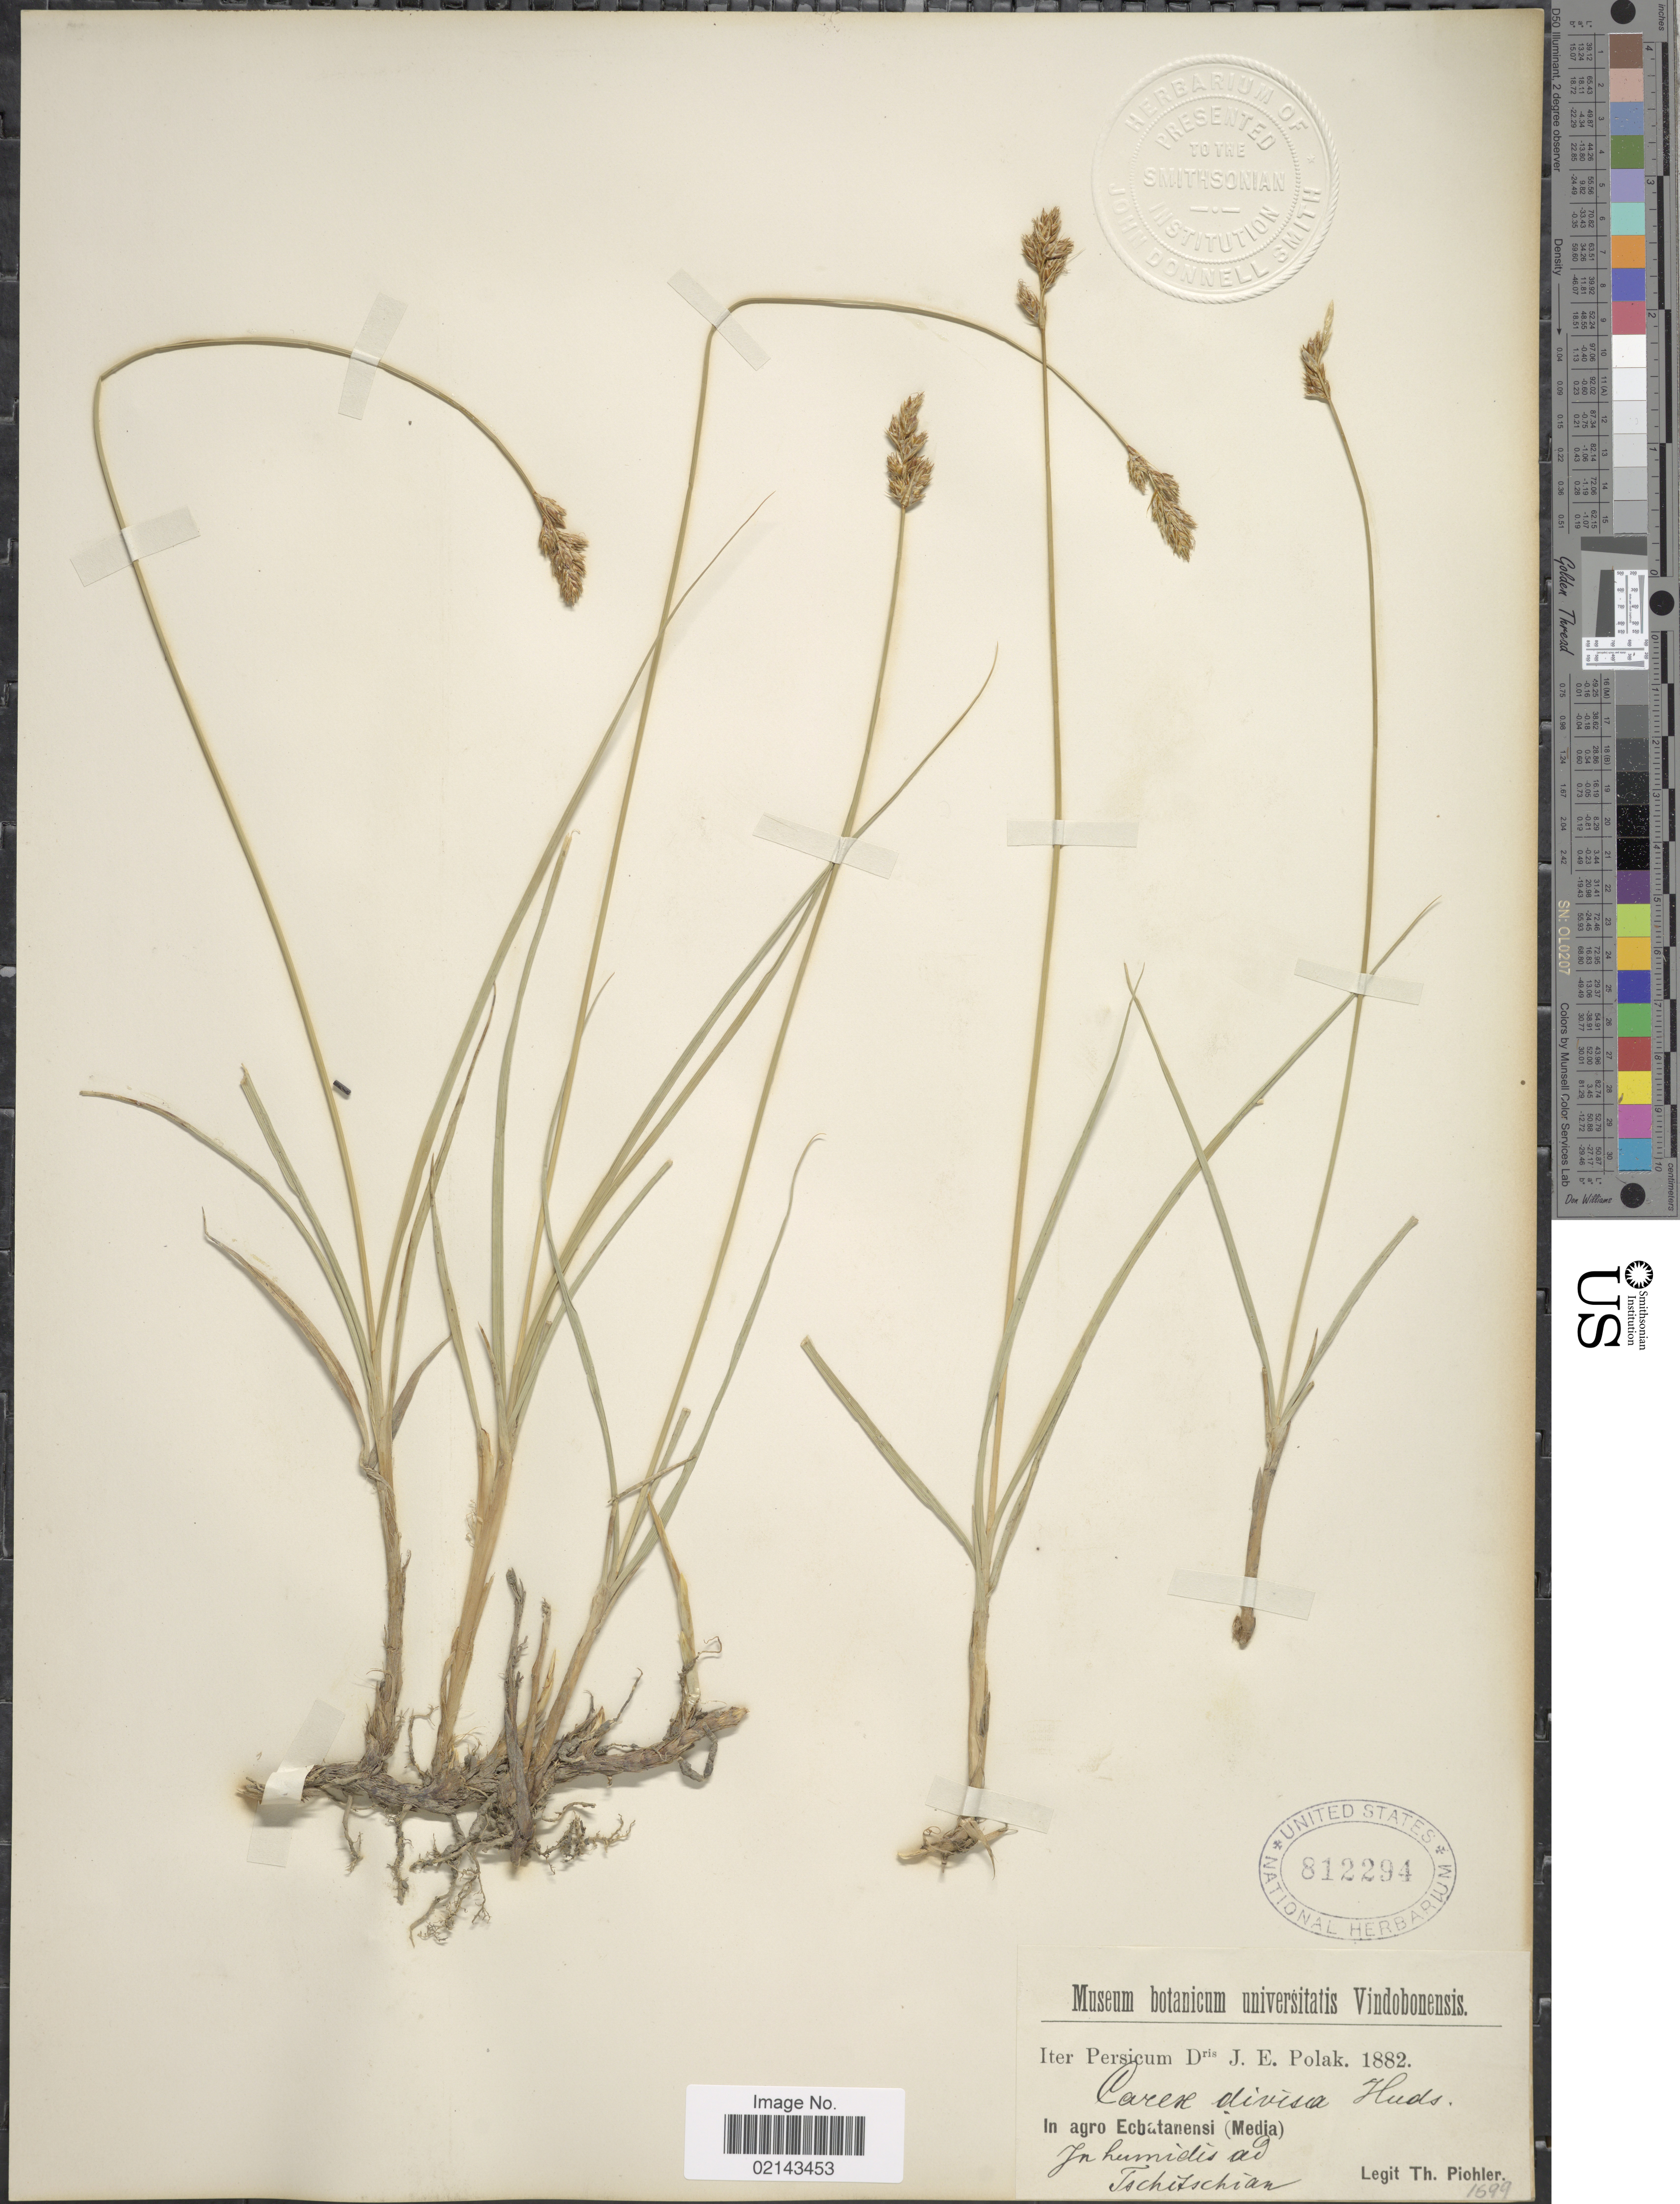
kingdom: Plantae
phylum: Tracheophyta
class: Liliopsida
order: Poales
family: Cyperaceae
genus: Carex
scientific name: Carex divisa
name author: Huds.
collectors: T. Pichler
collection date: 1882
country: Switzerland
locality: In agro Ecbatanensi (Media). In humidis ad Tschitschian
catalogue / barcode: US 812294